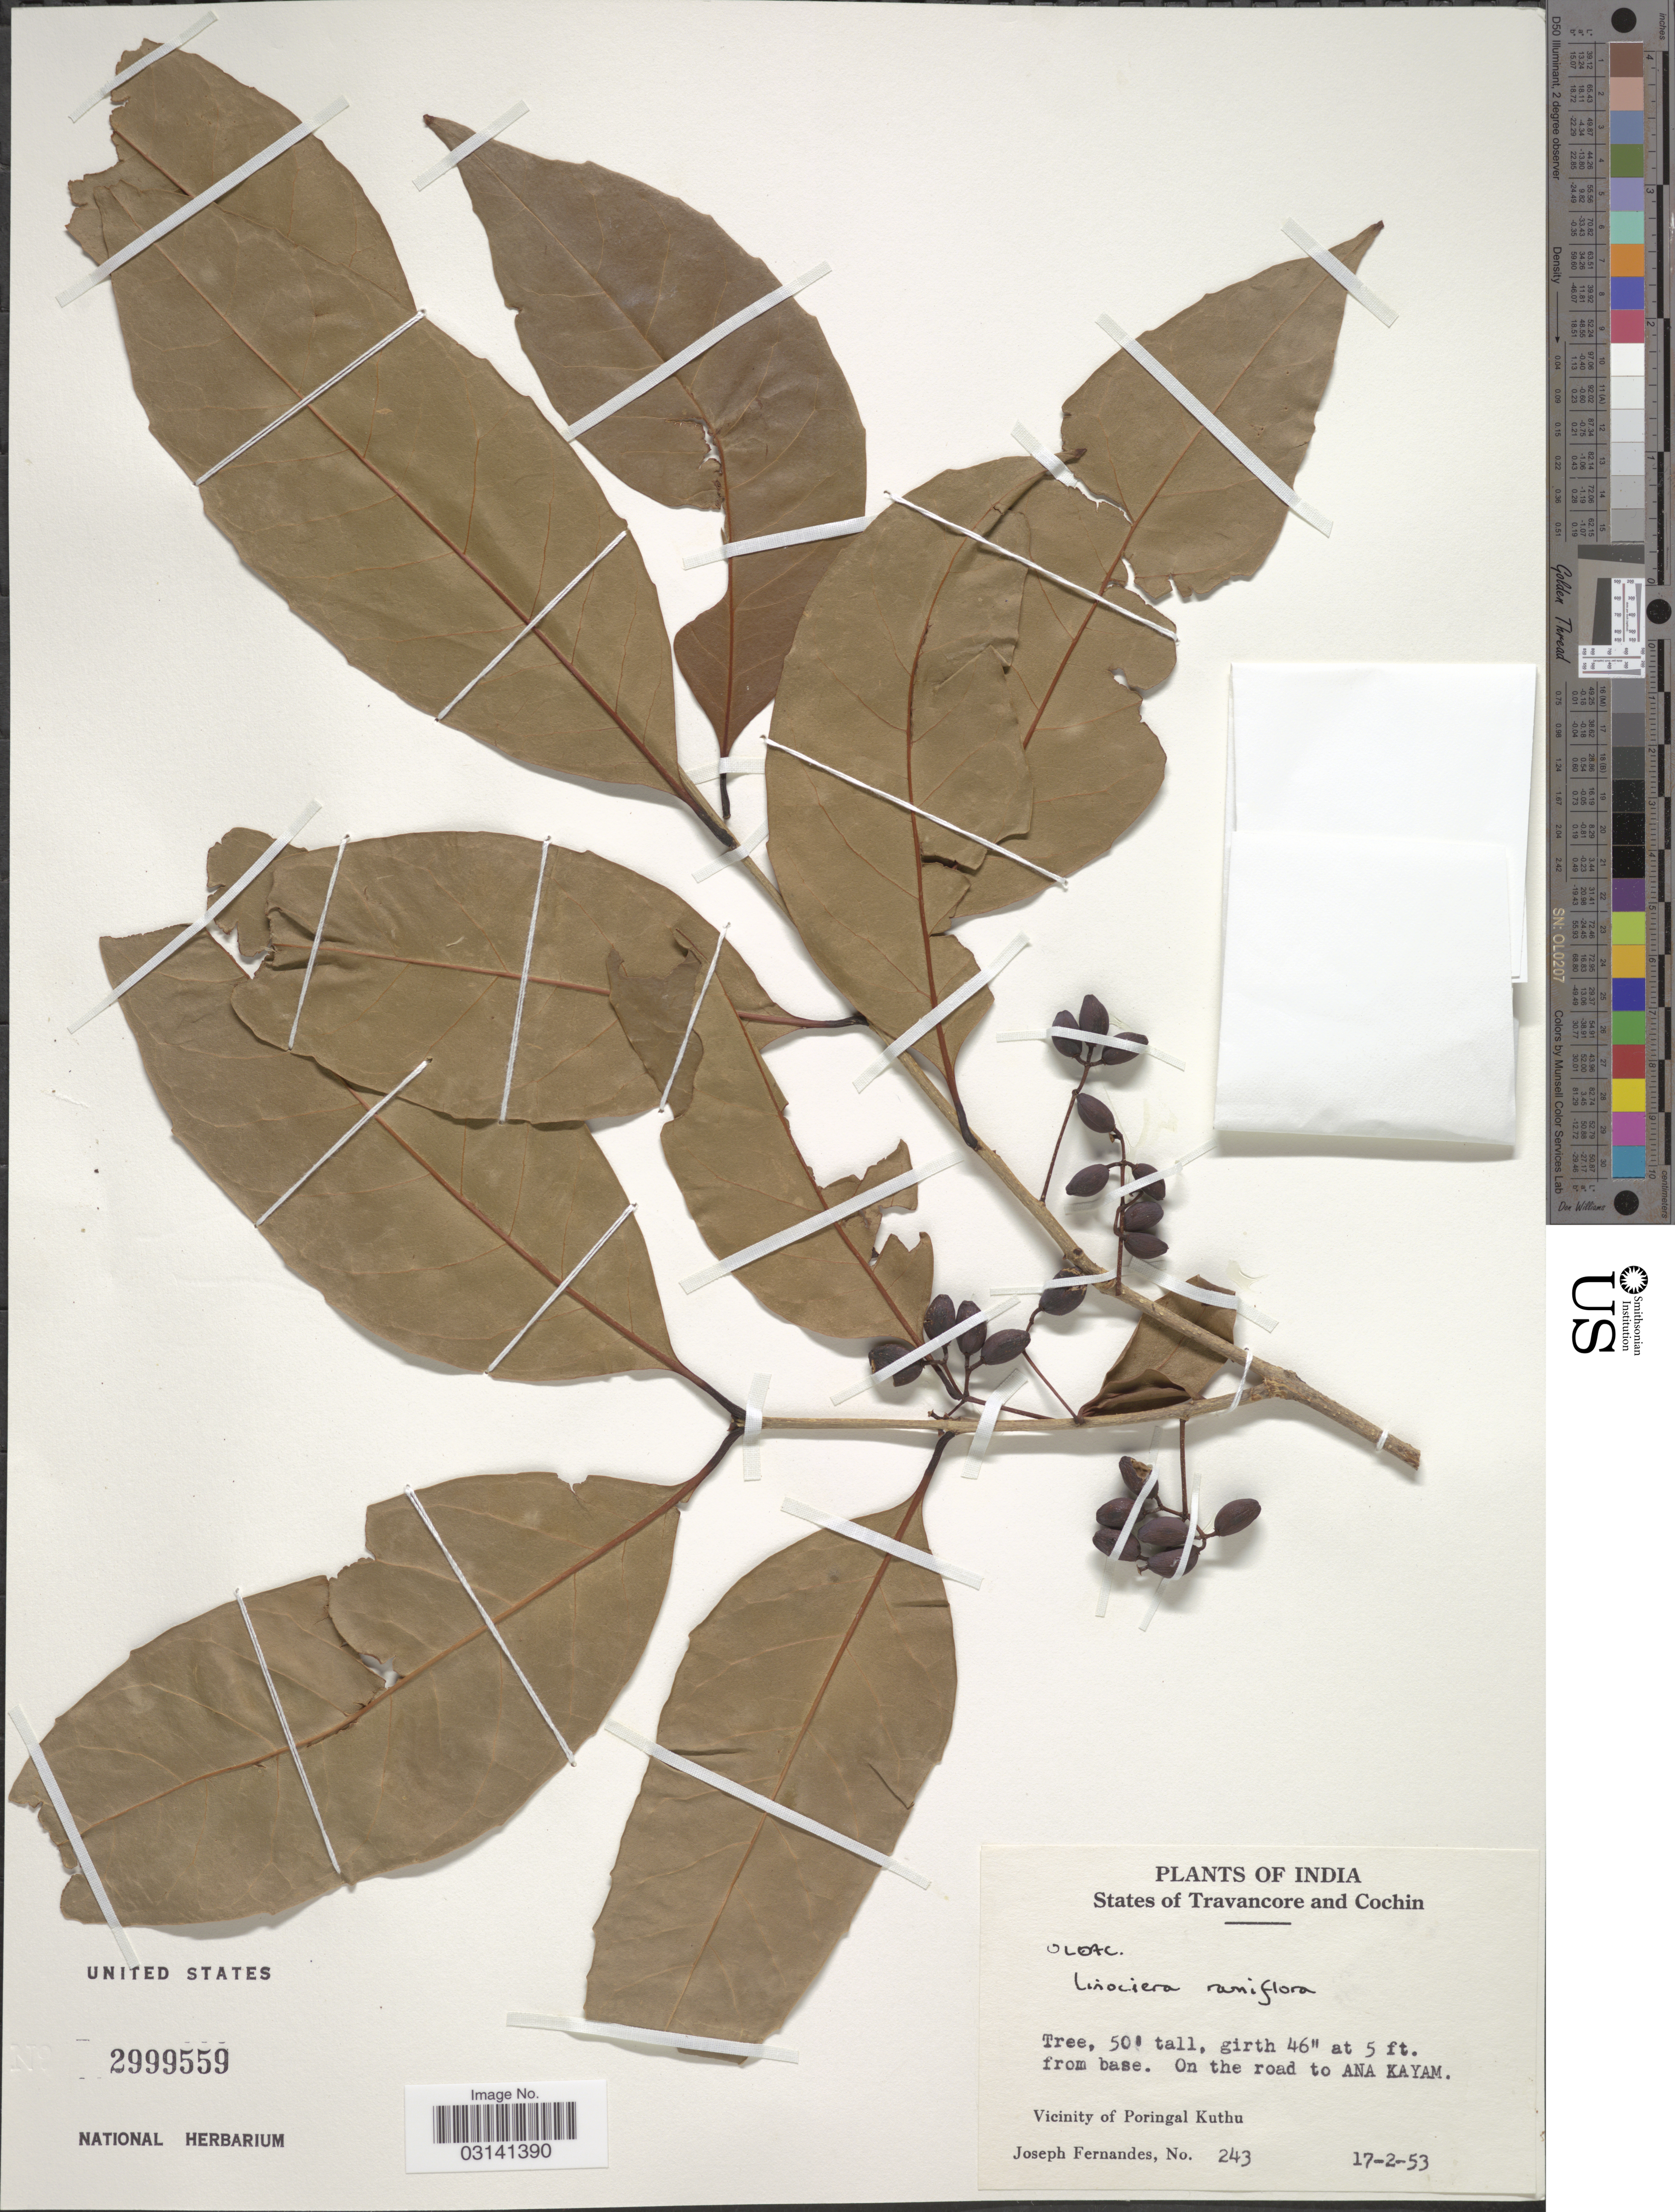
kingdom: Plantae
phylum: Tracheophyta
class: Magnoliopsida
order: Lamiales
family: Oleaceae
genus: Chionanthus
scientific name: Chionanthus ramiflorus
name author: Roxb.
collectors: J. Fernandes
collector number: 243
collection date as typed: Transcribed d/m/y: 17/2/53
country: India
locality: States of Travancore and Cochin. On the road to Ana Kayam. Vicinity of Poringal Kuthu.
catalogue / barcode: US 2999559